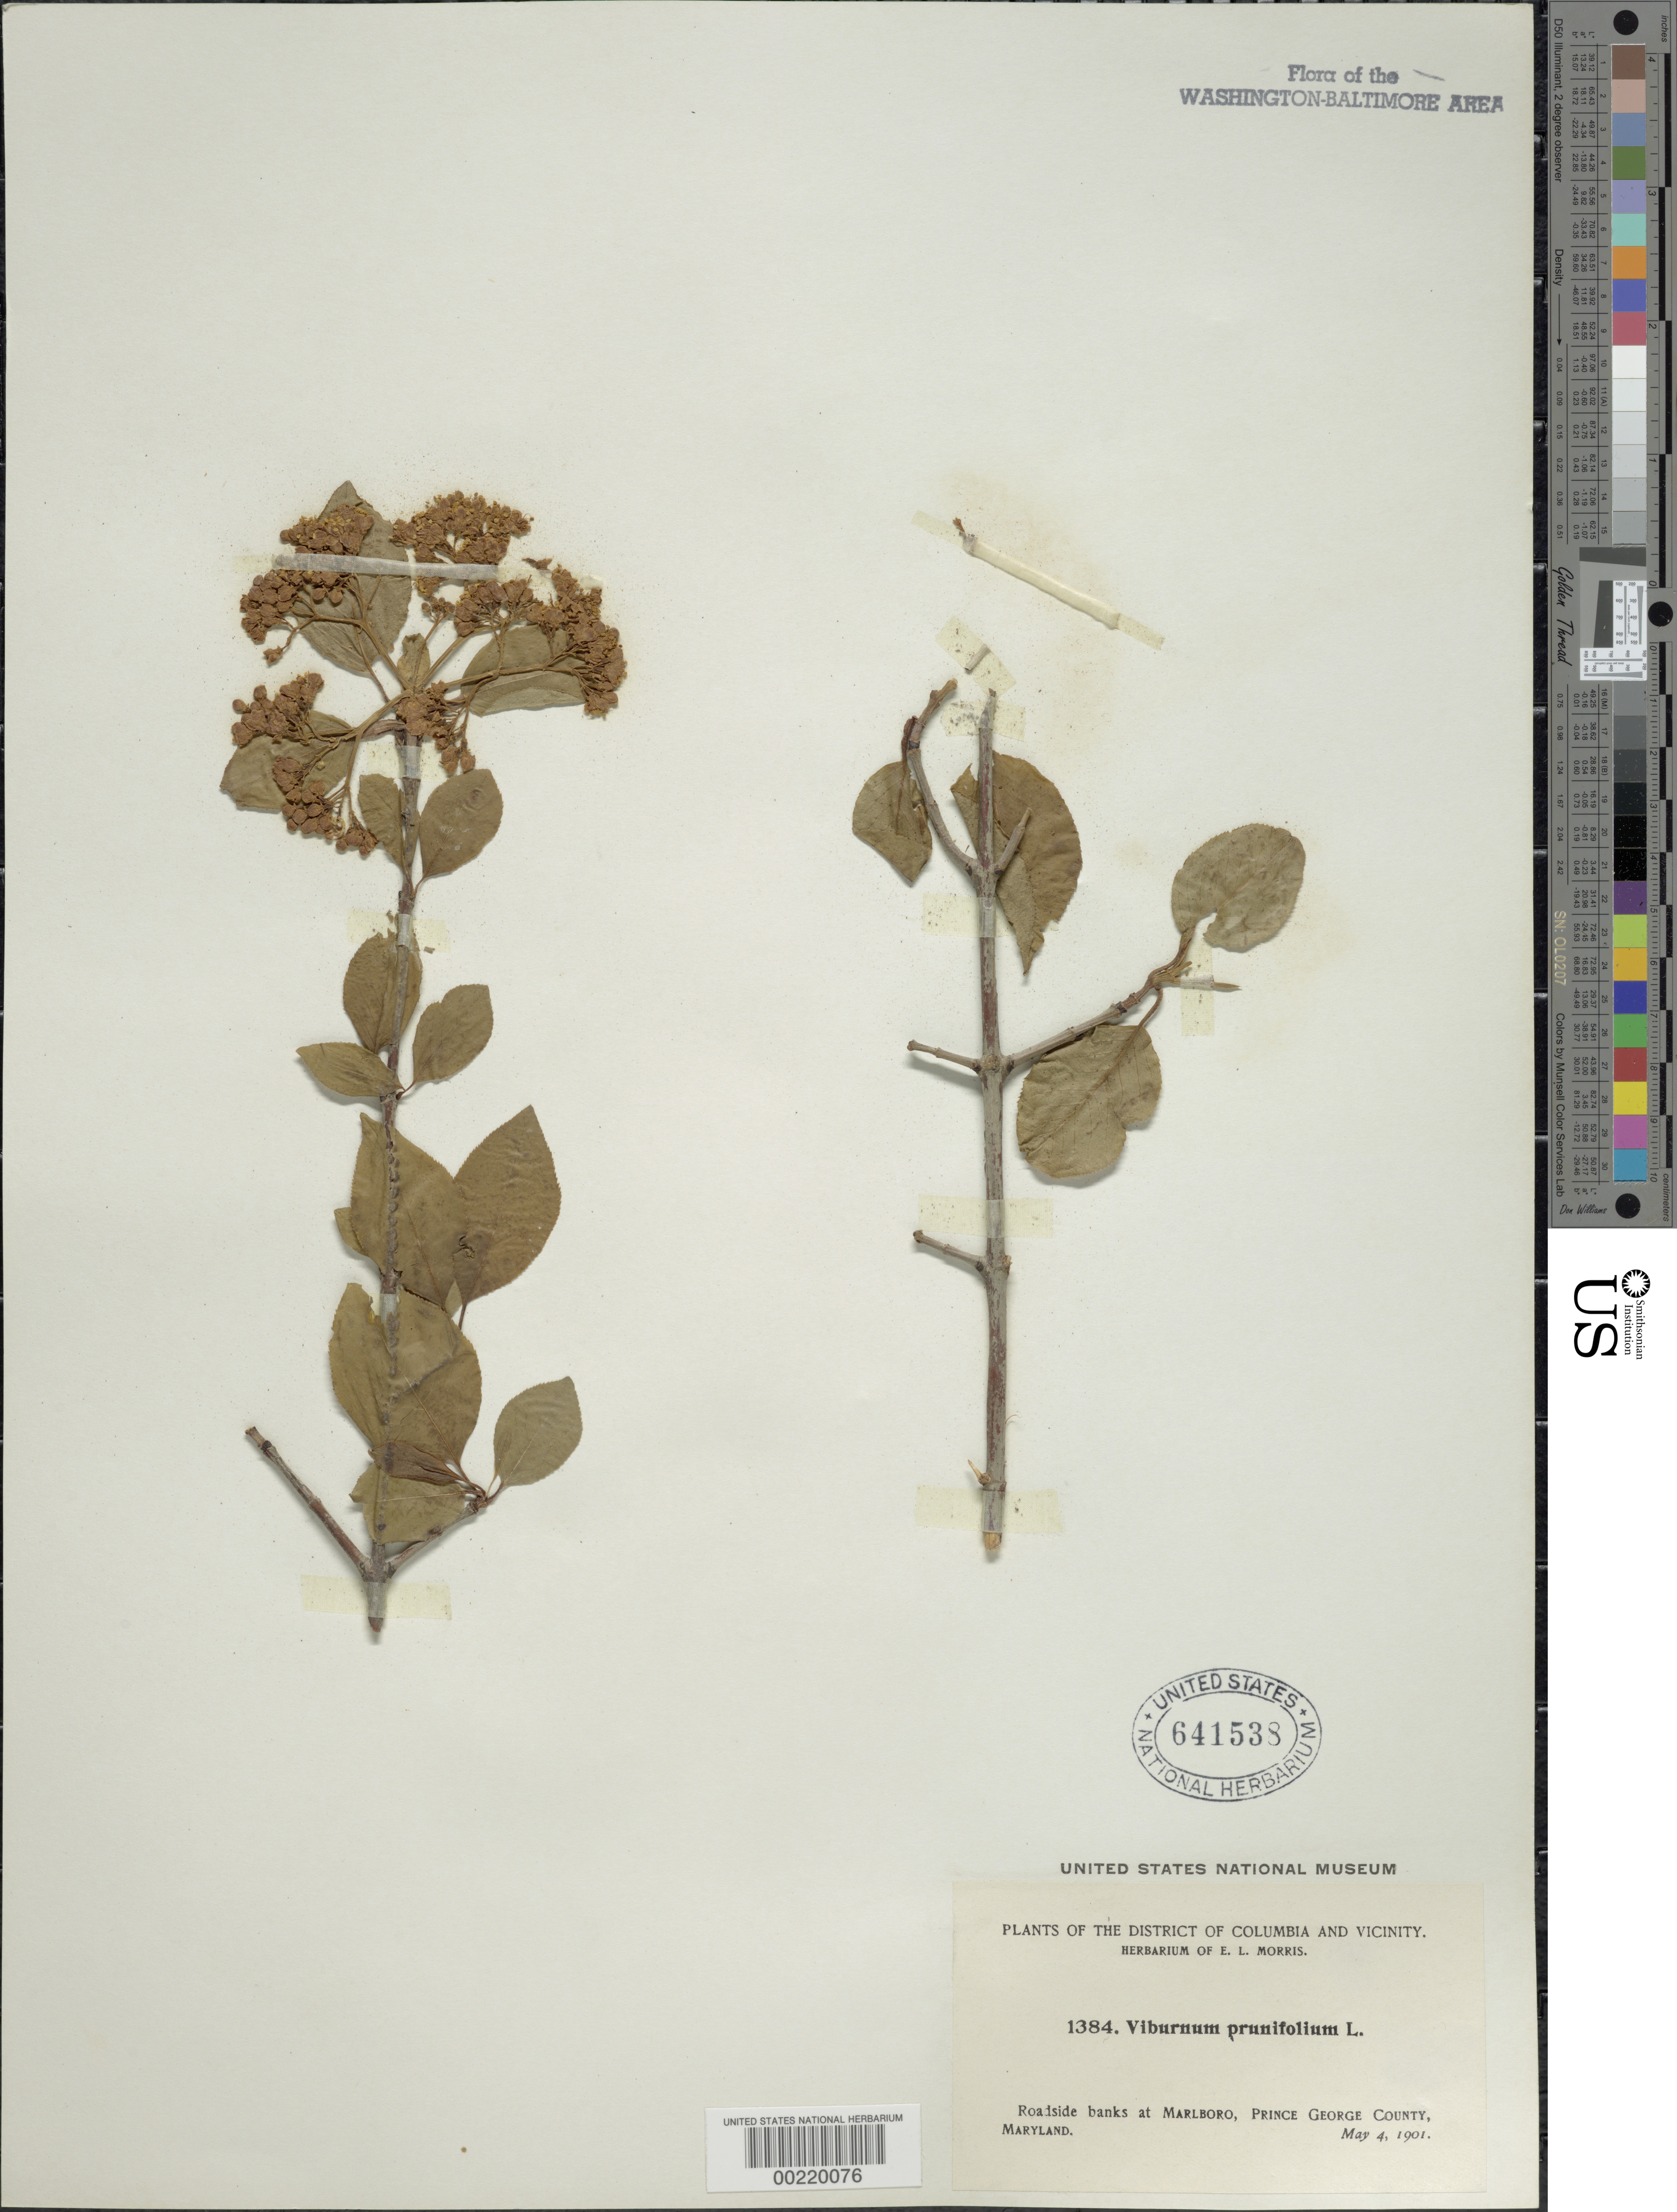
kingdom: Plantae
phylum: Tracheophyta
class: Magnoliopsida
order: Dipsacales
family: Viburnaceae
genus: Viburnum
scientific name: Viburnum prunifolium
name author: L.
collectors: E. L. Morris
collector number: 1384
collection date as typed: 04 May 1901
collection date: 1901-05-04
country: United States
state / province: Maryland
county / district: Prince George's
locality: Marlboro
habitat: Roadside banks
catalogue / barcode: US 641538